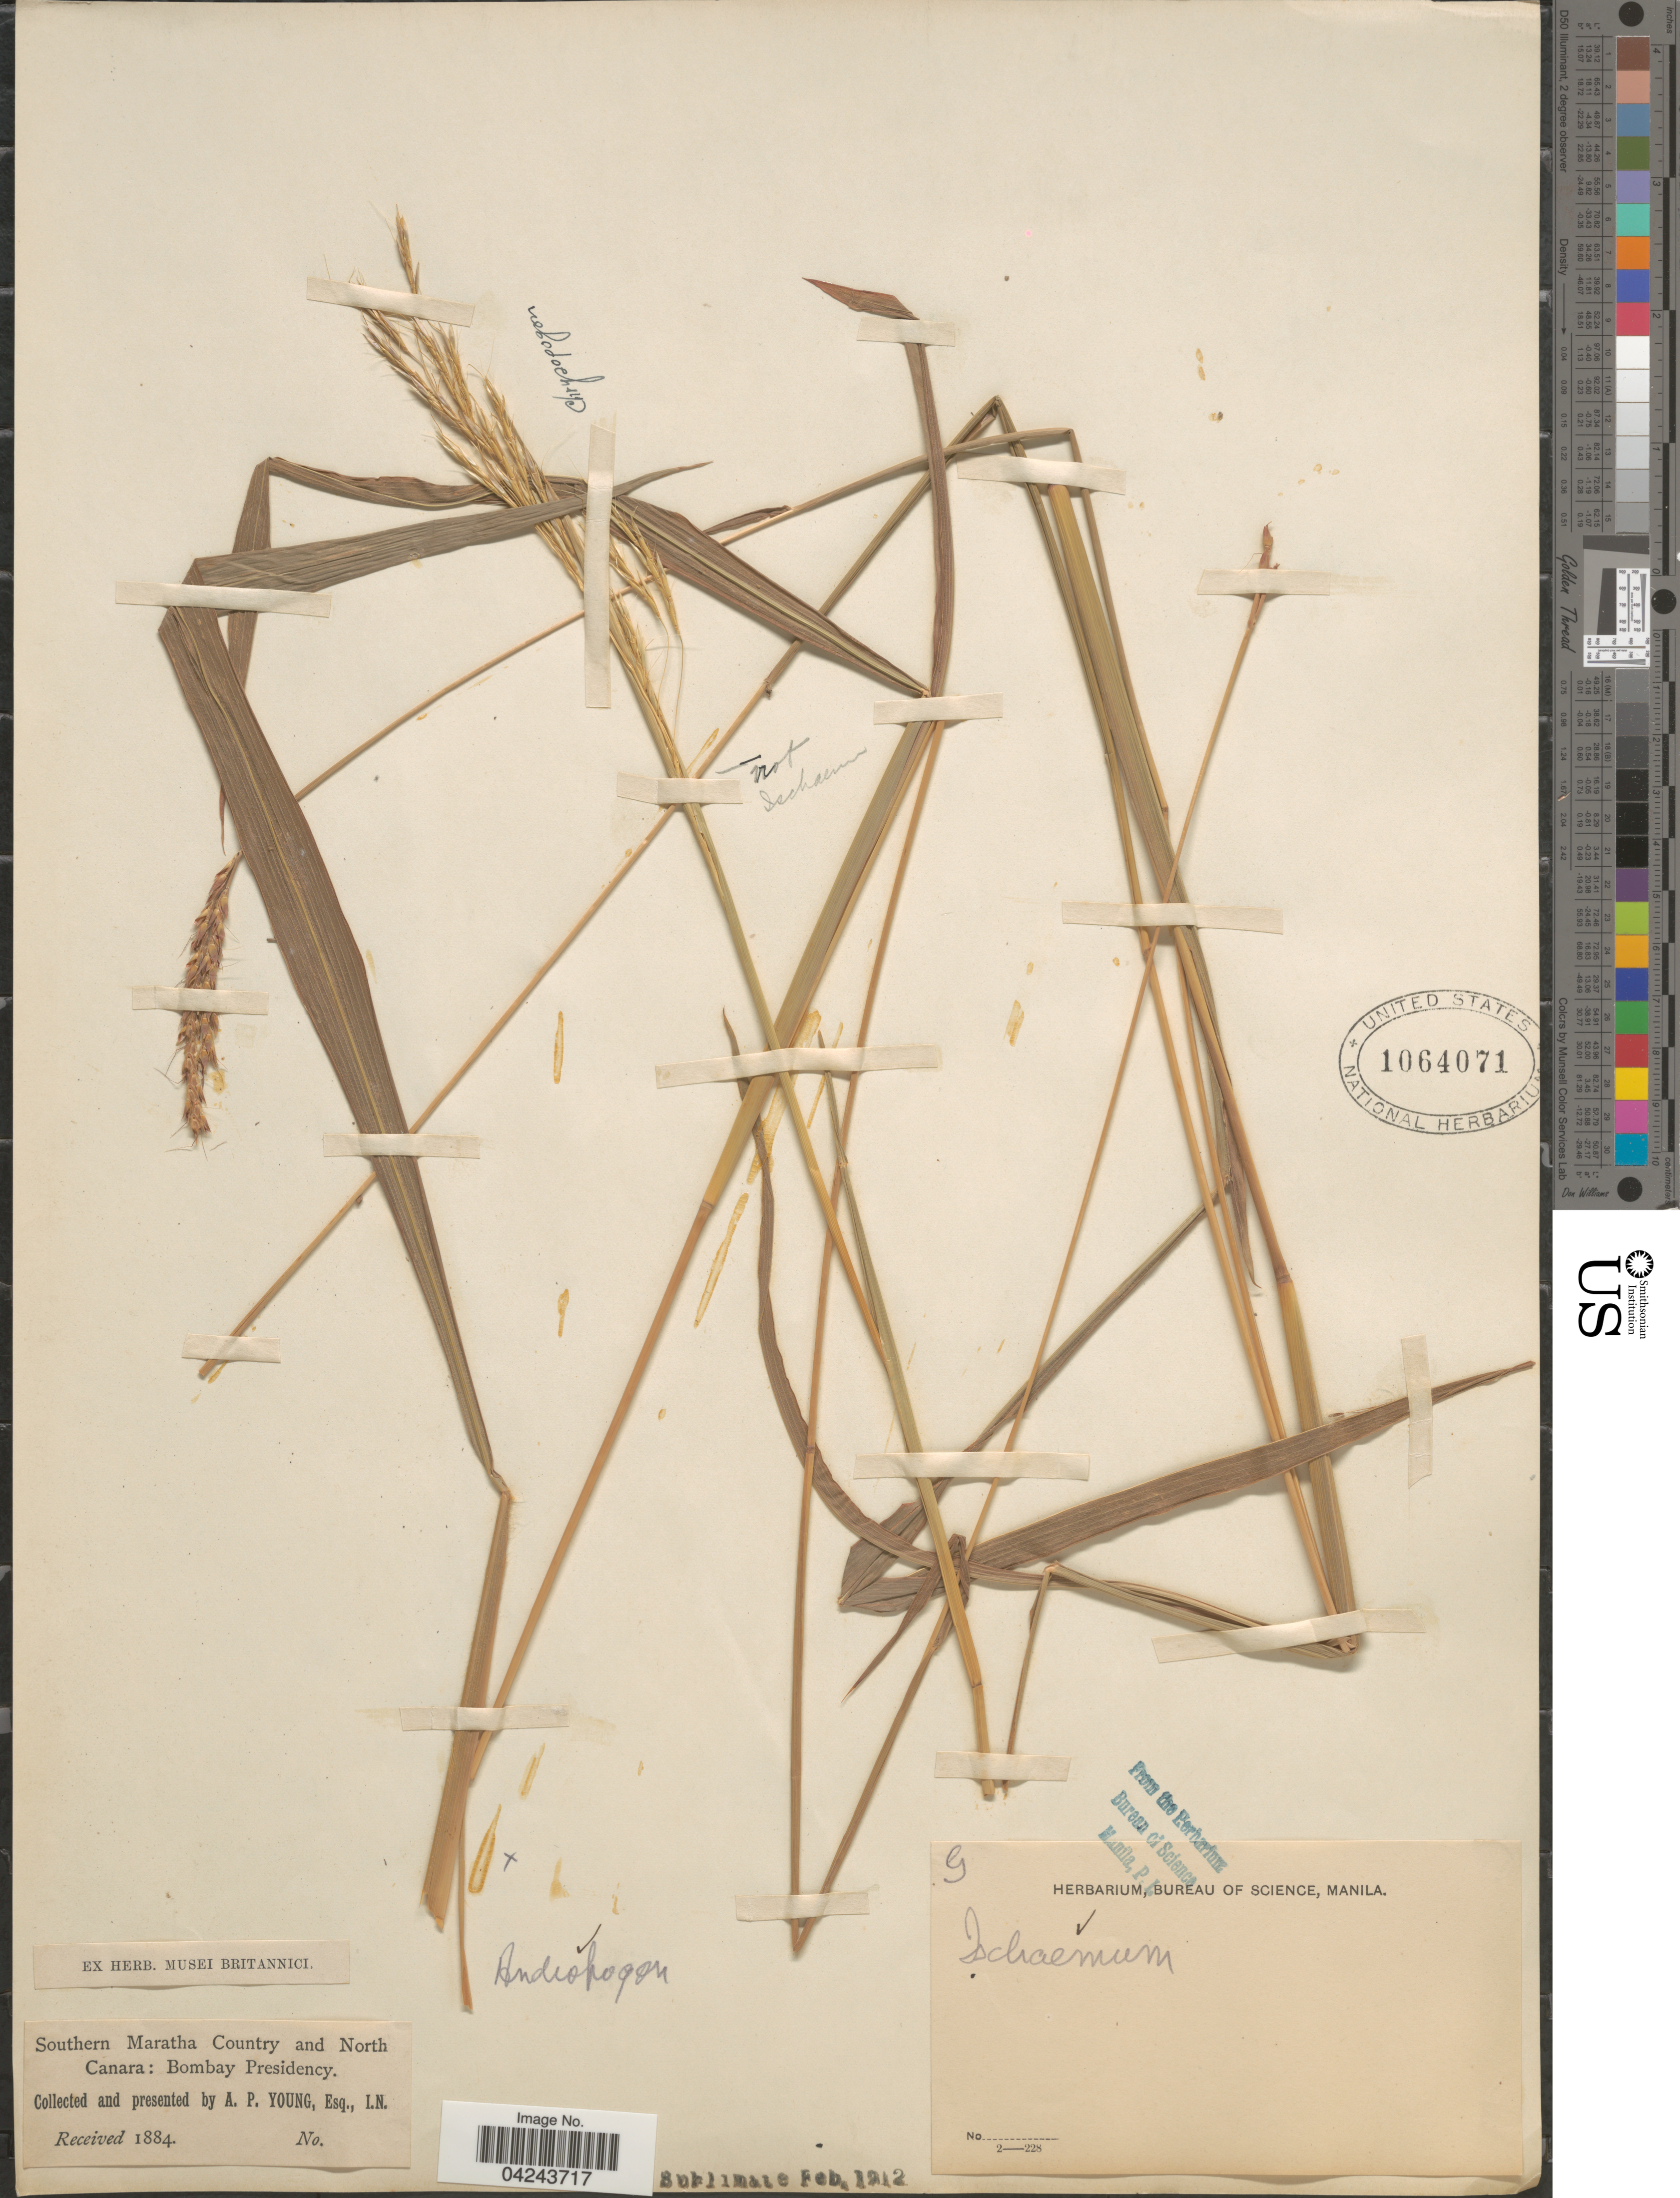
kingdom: Plantae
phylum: Tracheophyta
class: Liliopsida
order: Poales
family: Poaceae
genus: Ischaemum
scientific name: Ischaemum sp.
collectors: A. Young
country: India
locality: Southern Maratha Country and North Canara: Bombay Presidency.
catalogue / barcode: US 1064071